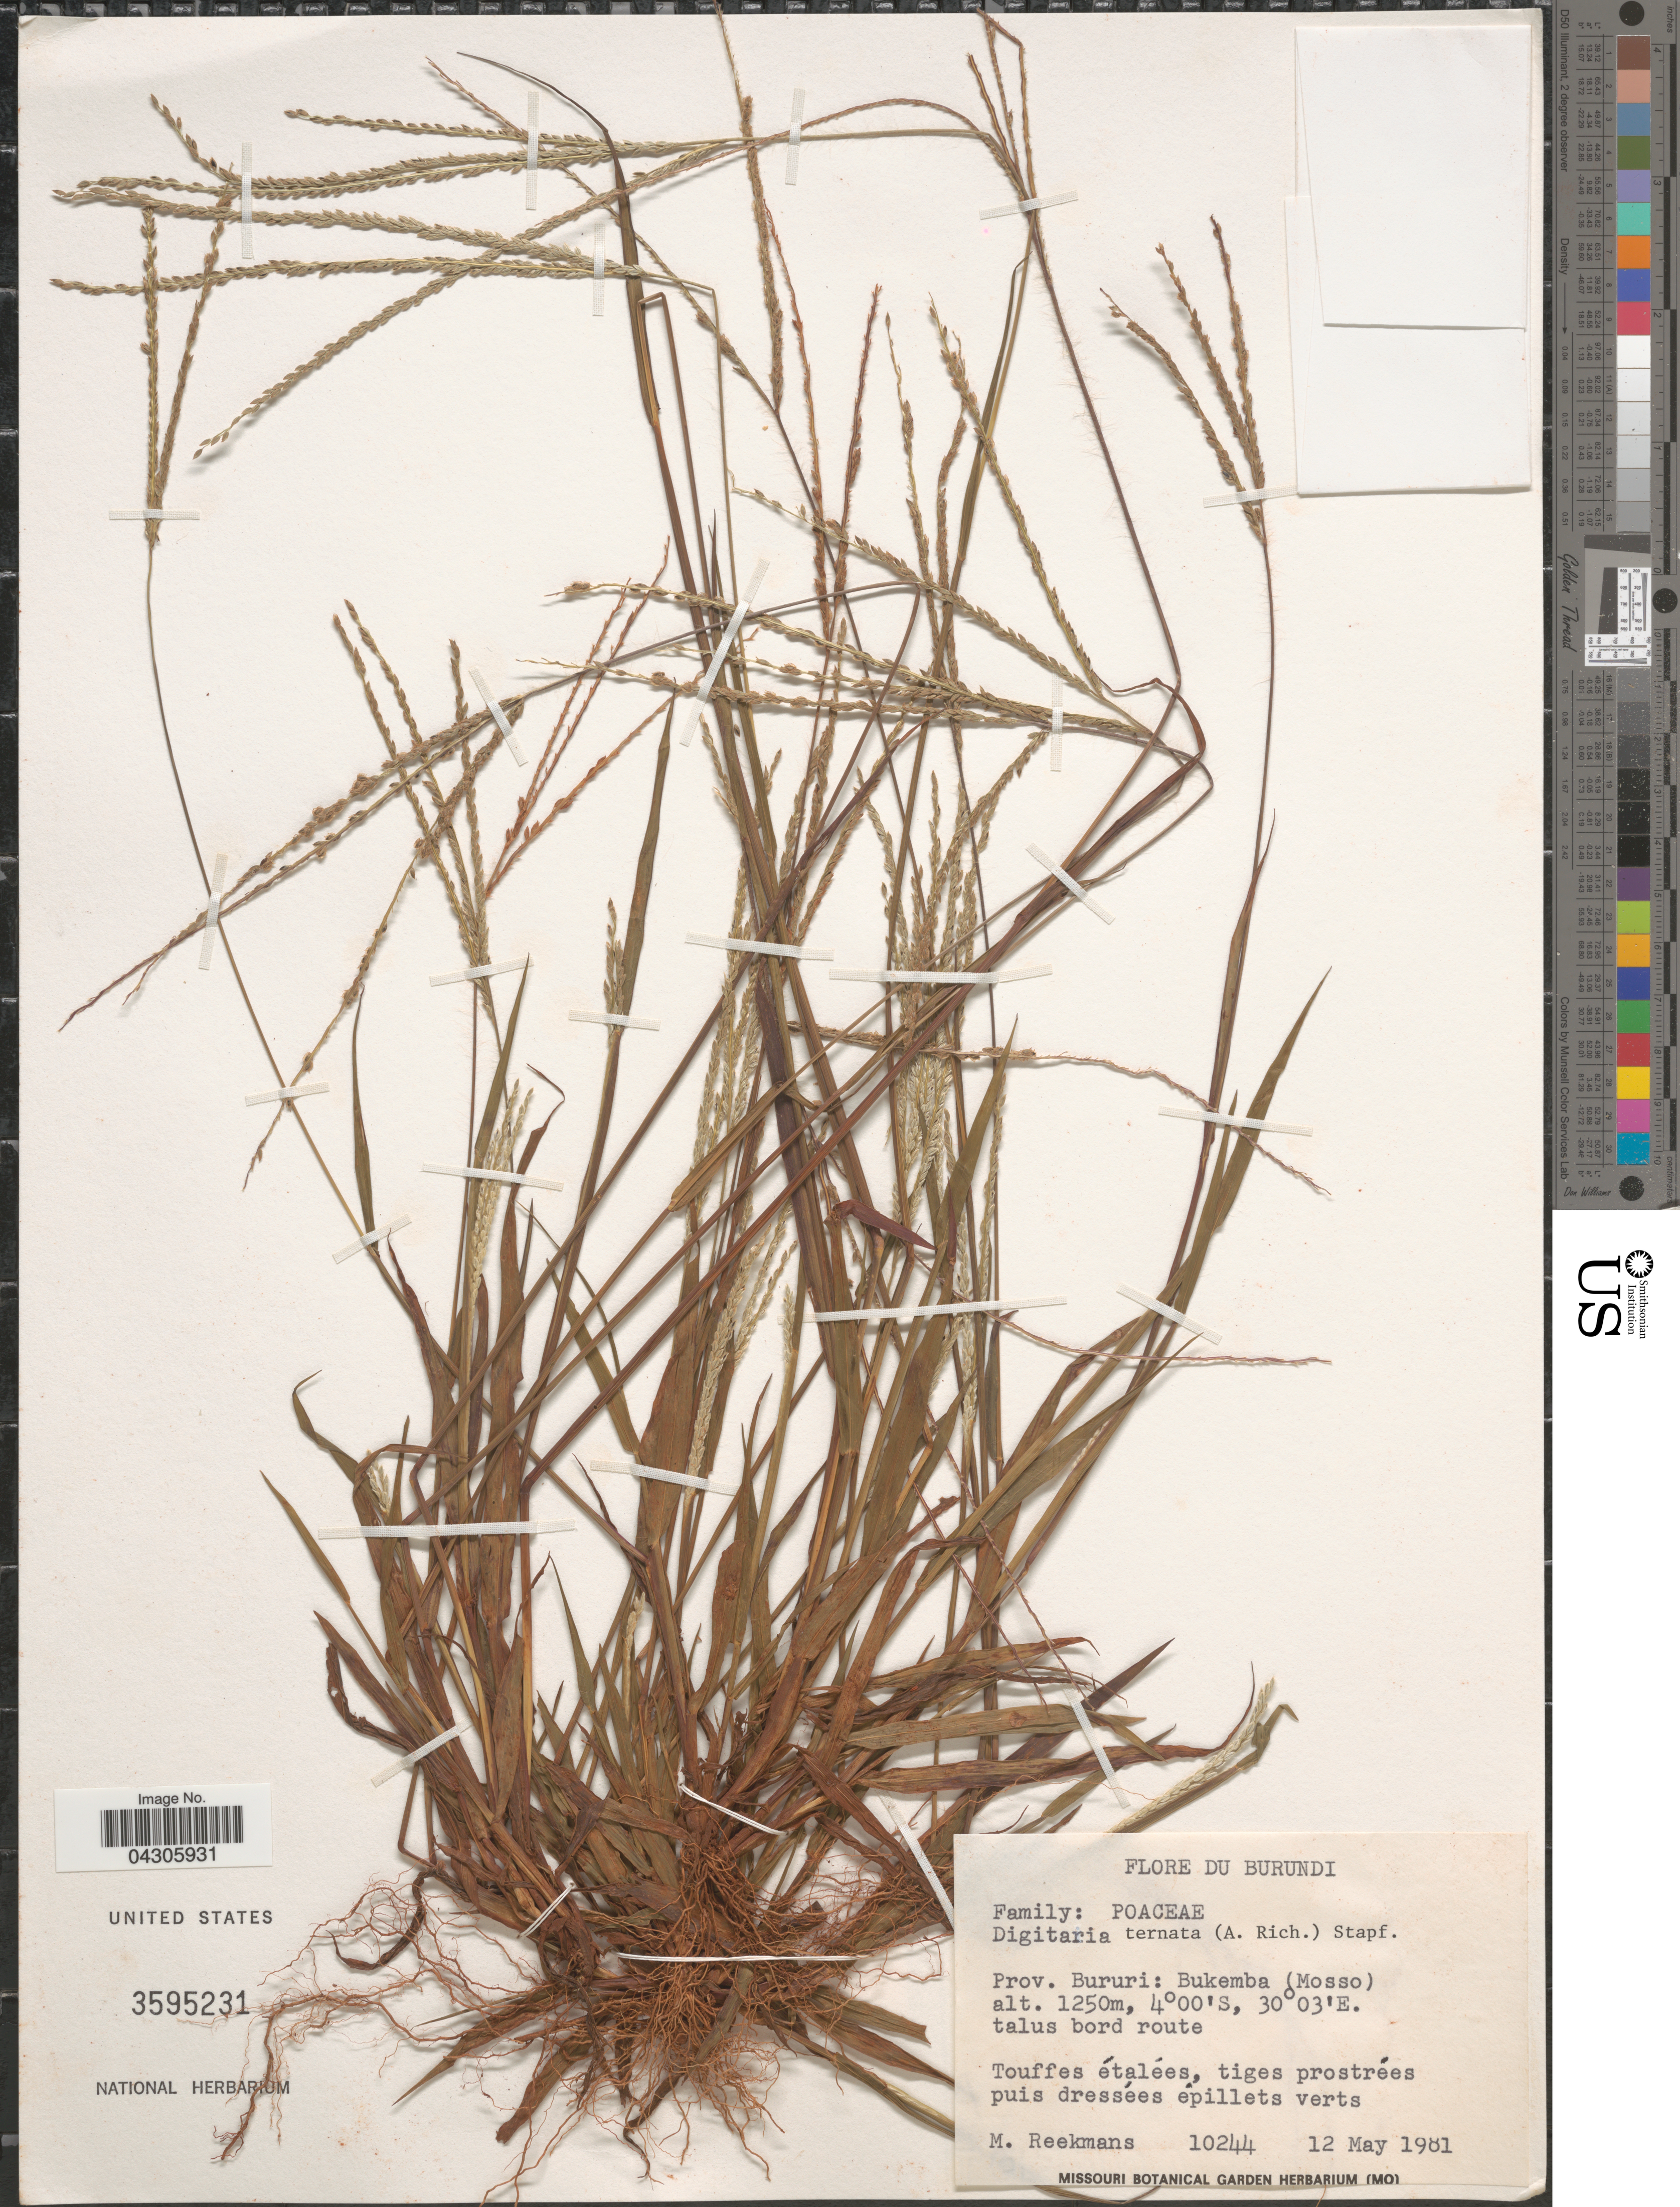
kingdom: Plantae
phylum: Tracheophyta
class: Liliopsida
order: Poales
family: Poaceae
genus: Digitaria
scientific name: Digitaria ternata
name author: (Hochr. ex A. Rich.) Stapf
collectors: M. Reekmans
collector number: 10244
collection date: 1981-05-12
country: Burundi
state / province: Bururi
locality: Bukemba (Mosso).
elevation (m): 1250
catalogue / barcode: US 3595231